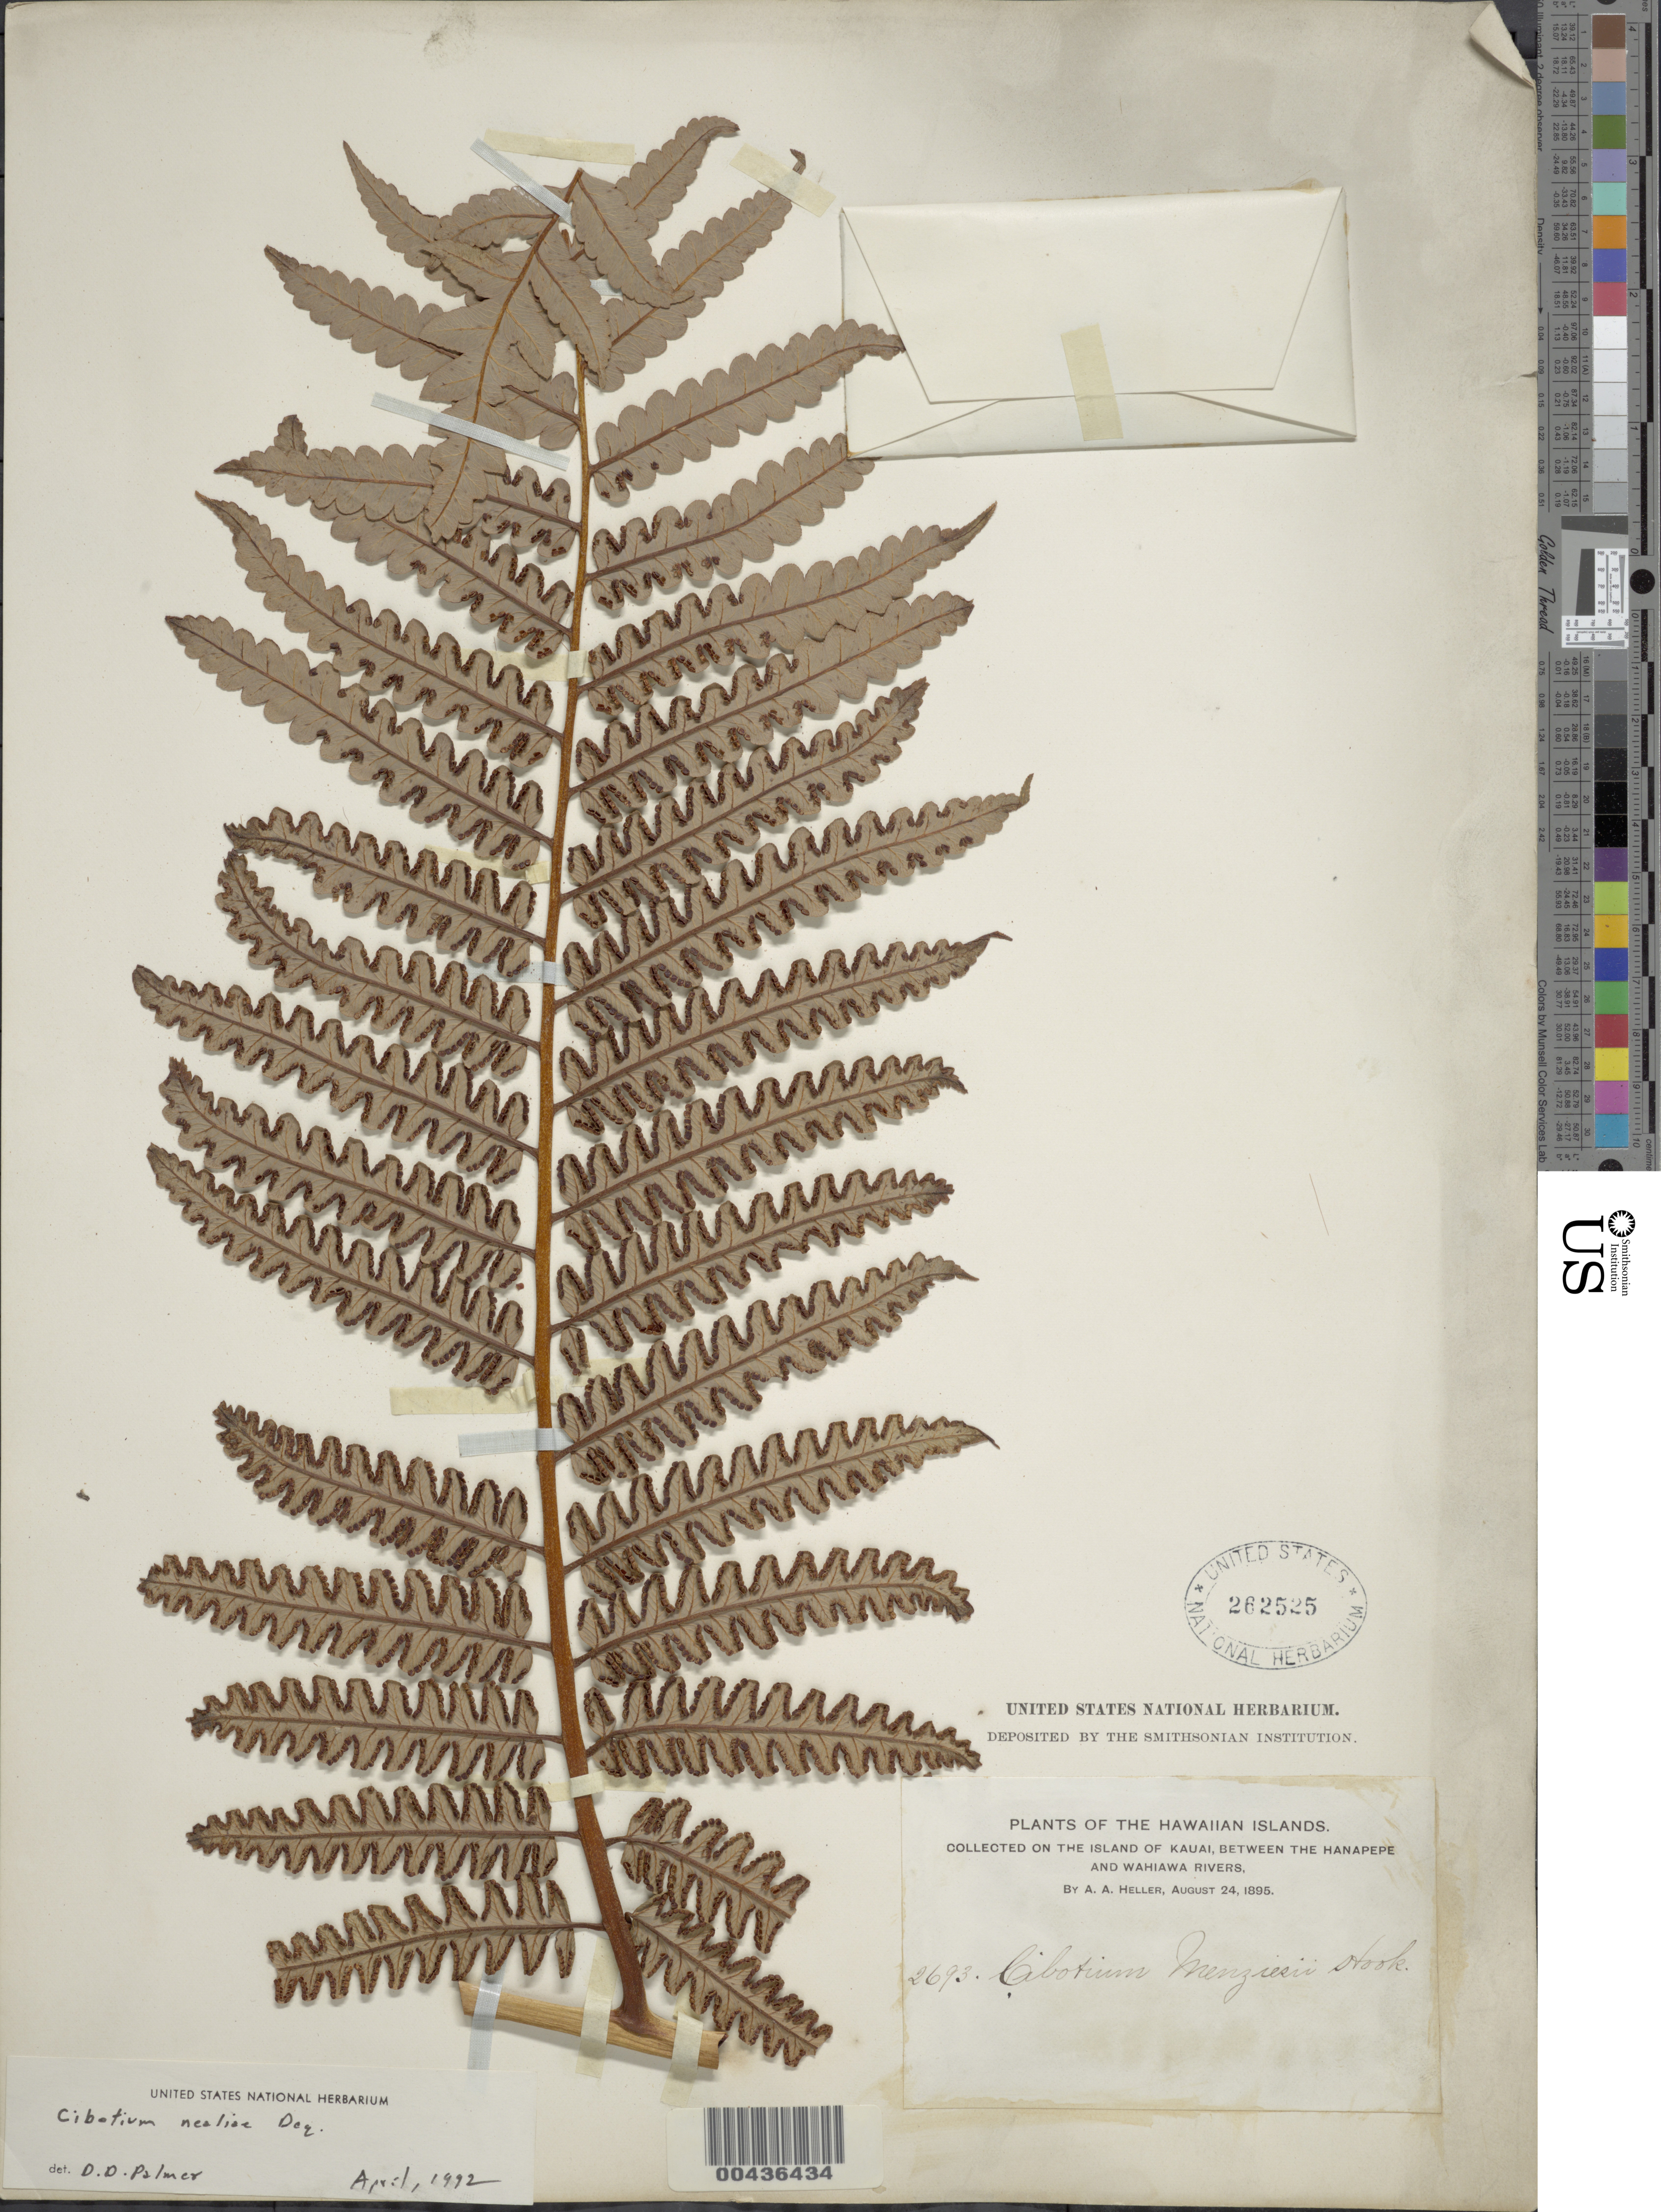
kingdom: Plantae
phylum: Tracheophyta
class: Polypodiopsida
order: Cyatheales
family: Cibotiaceae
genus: Cibotium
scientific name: Cibotium nealiae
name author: O. Deg.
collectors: A. A. Heller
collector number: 2693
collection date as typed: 24 Aug 1895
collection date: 1895-08-24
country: United States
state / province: Hawaii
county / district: Kauai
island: Kaua'i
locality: Between the Hanapepe and Wahiawa Rivers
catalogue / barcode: US 262525